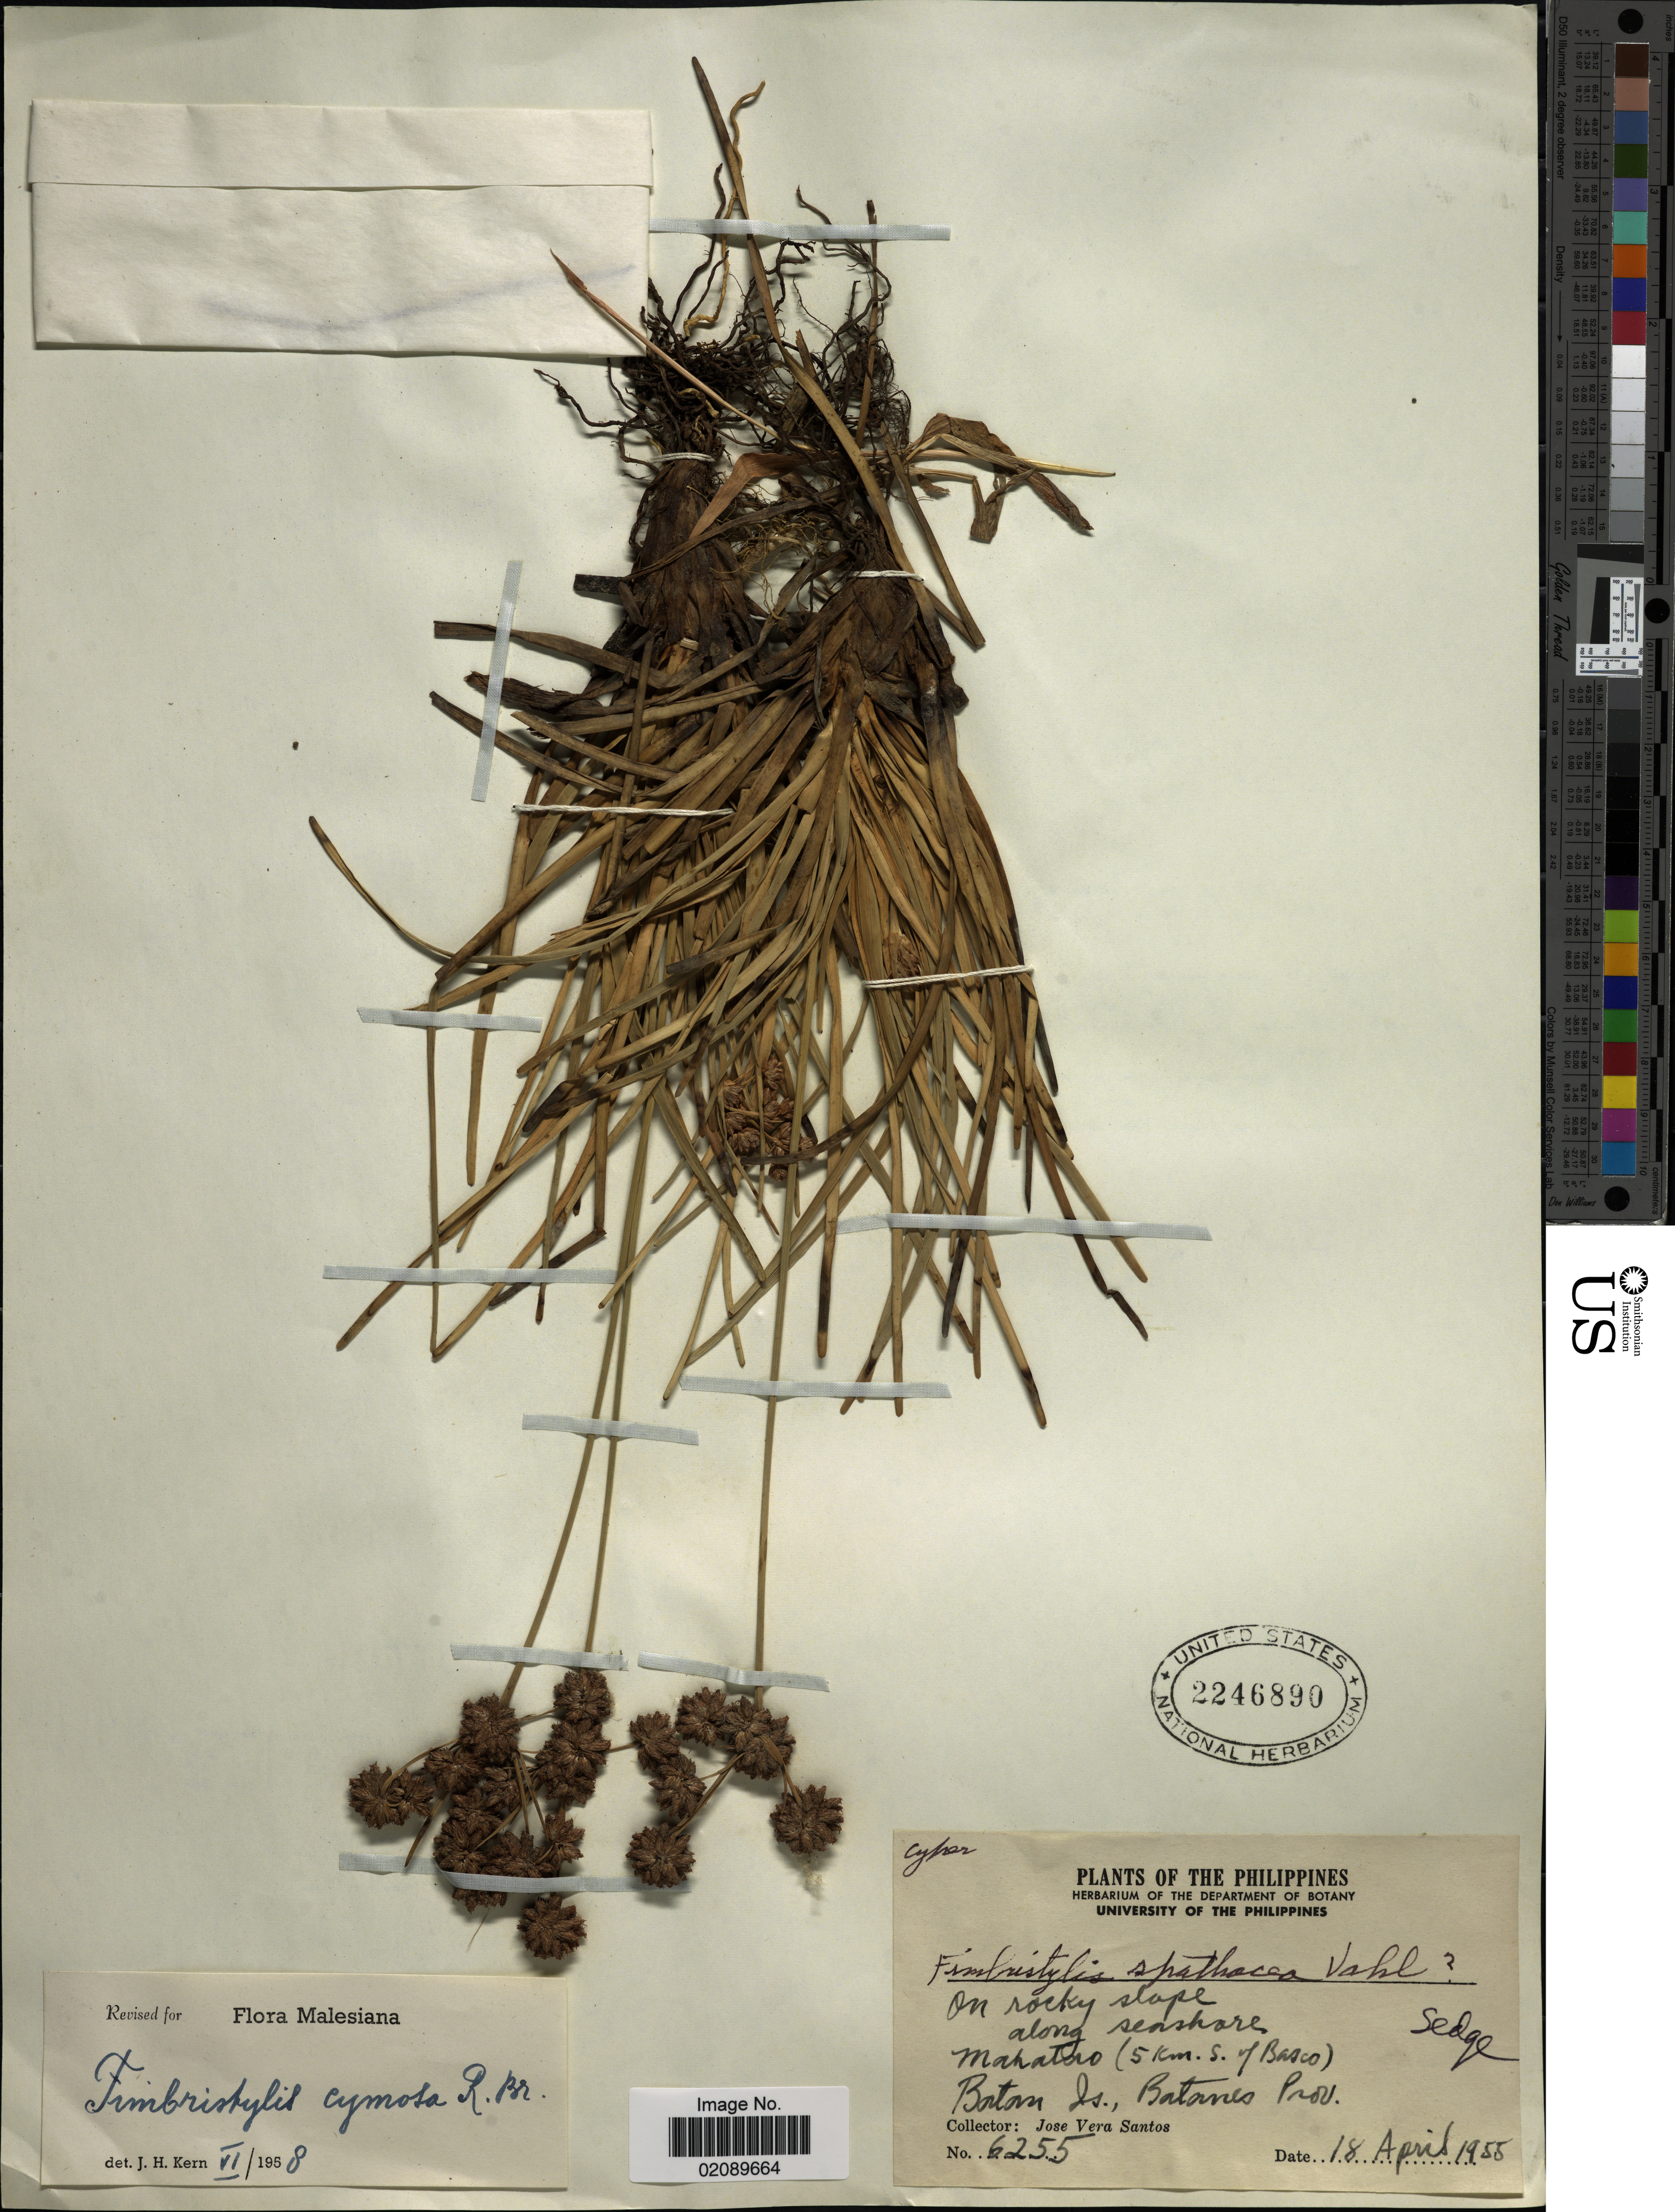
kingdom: Plantae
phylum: Tracheophyta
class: Liliopsida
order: Poales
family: Cyperaceae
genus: Fimbristylis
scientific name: Fimbristylis cymosa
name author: R. Br.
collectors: J. Santos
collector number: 6255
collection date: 1955-04-18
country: Philippines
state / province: Cagayan Valley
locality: Manatao (5 km S of Basco), Batan Is., Batanes Prov.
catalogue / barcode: US 2246890